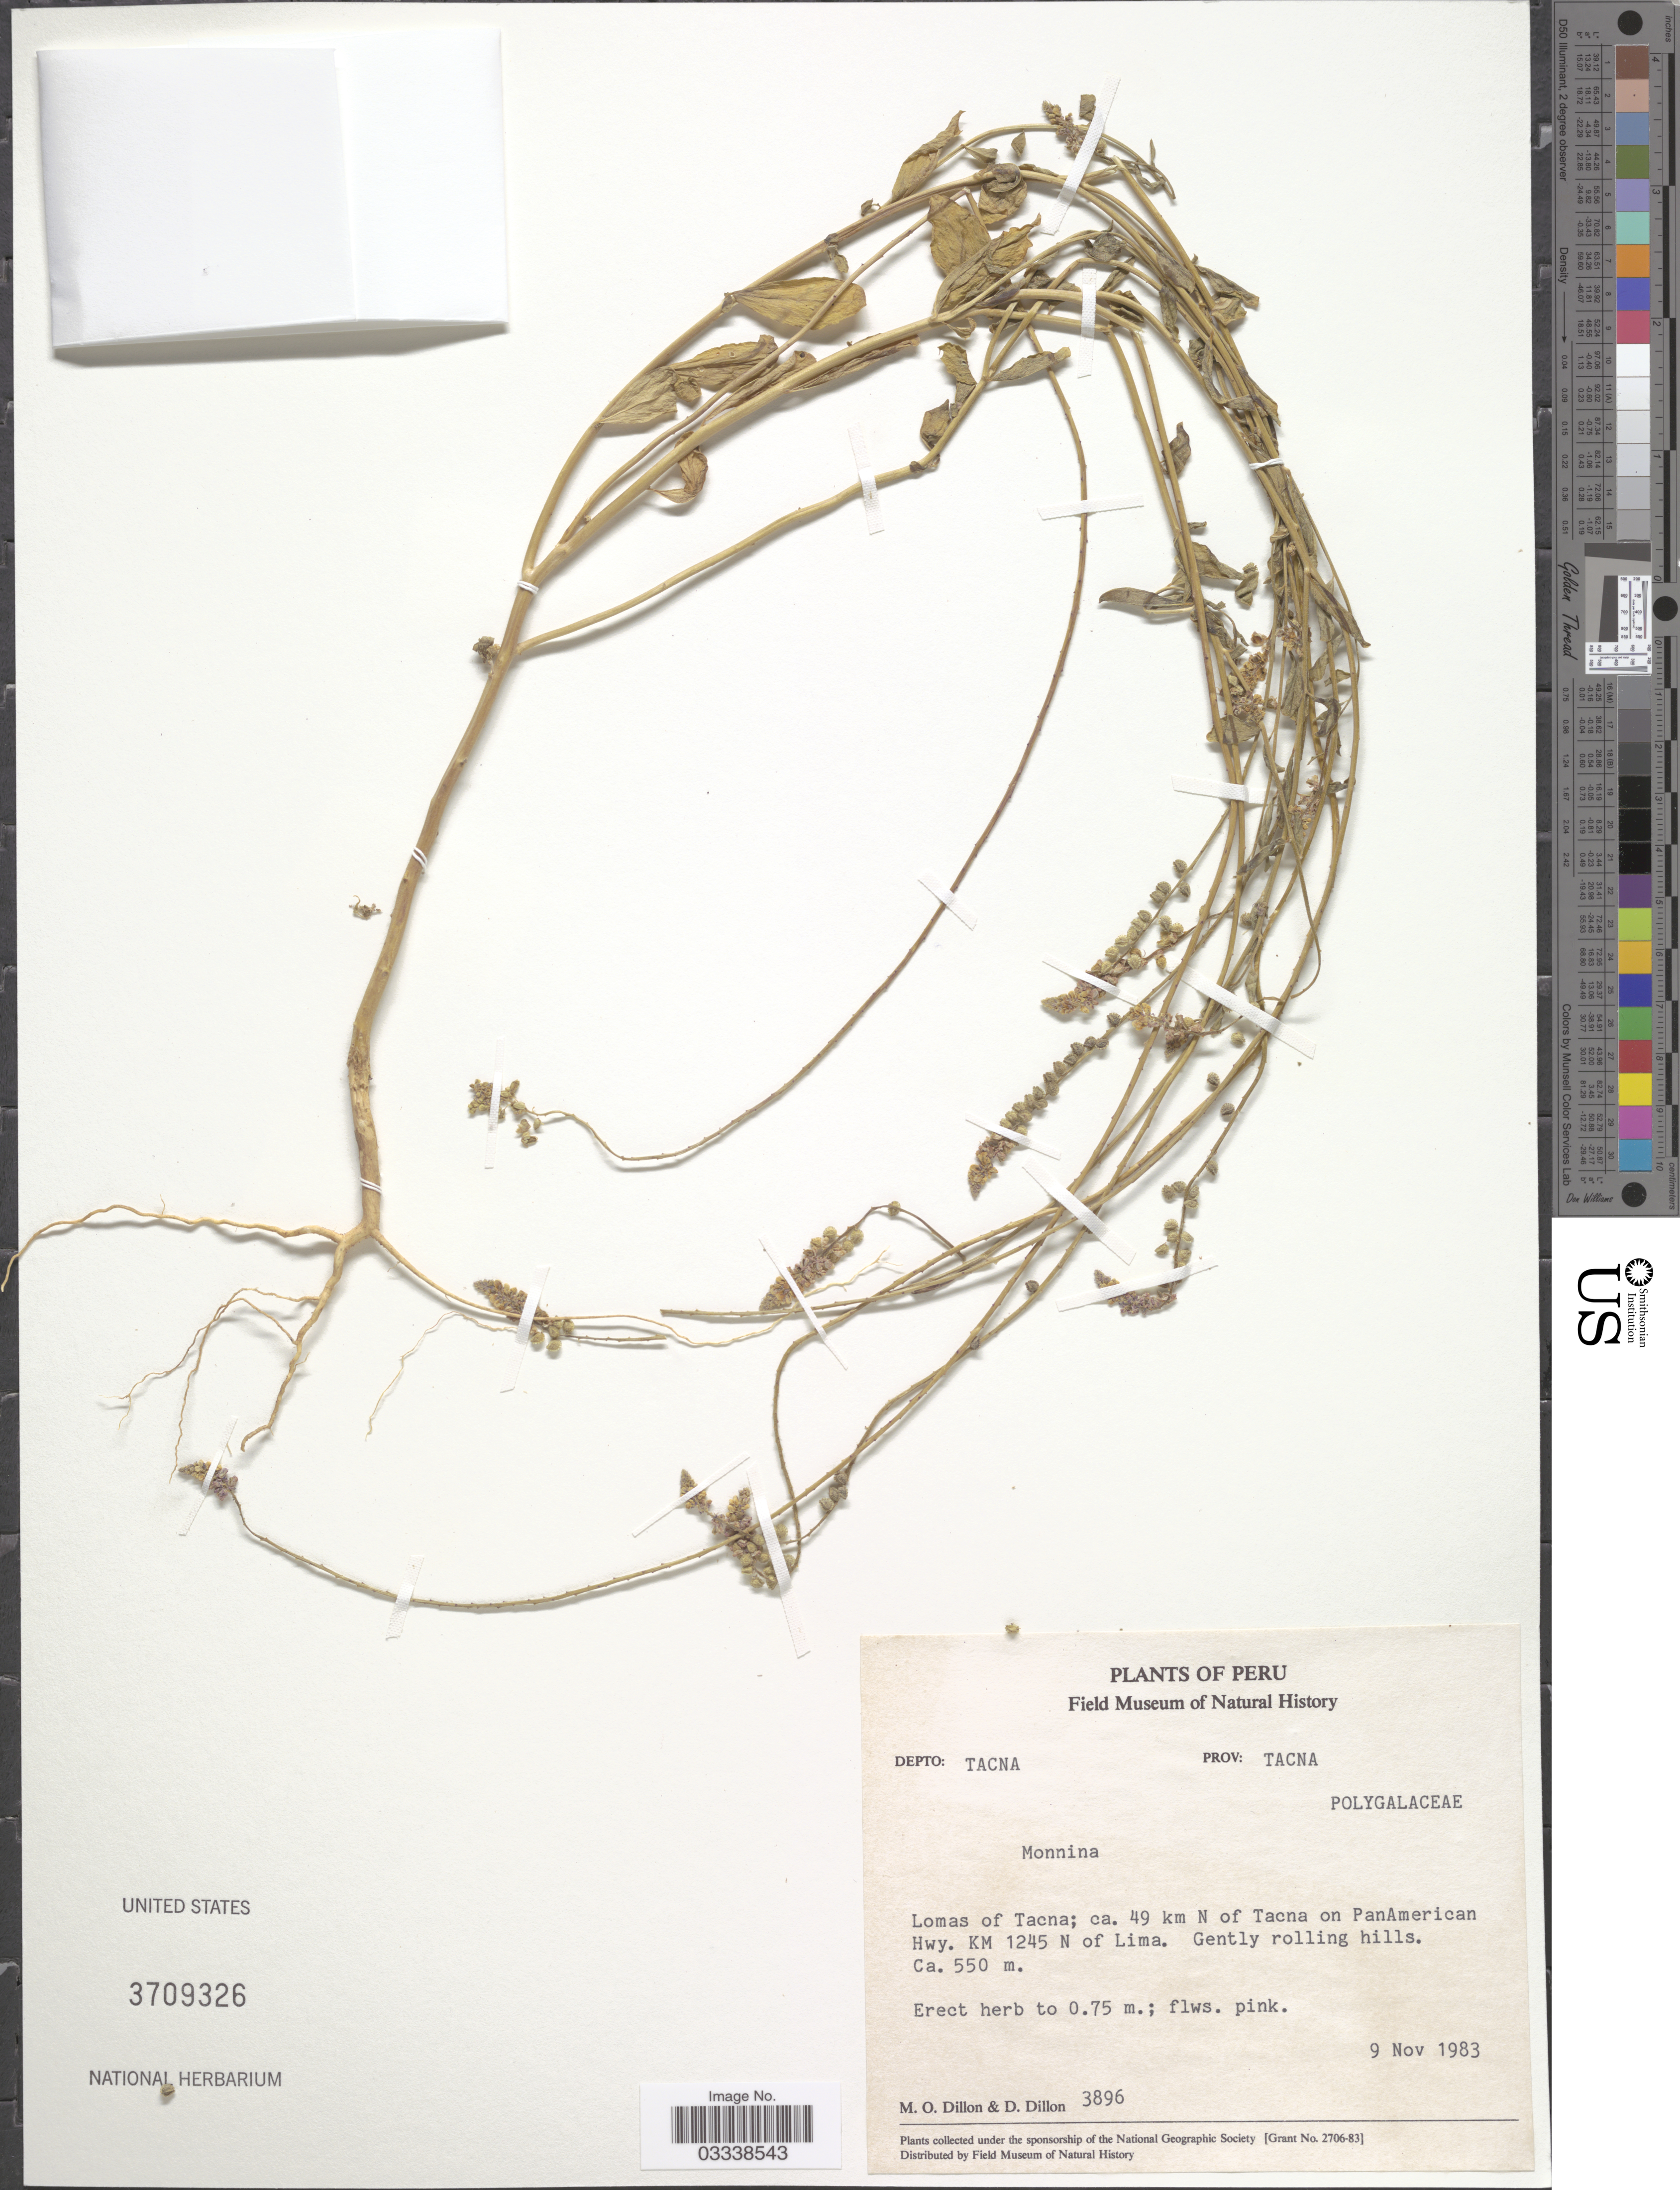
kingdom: Plantae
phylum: Tracheophyta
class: Magnoliopsida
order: Fabales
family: Polygalaceae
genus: Monnina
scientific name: Monnina sp.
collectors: M. O. Dillon & D. Dillon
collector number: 3896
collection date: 1983-11-09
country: Peru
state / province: Tacna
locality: Depto: Tacna, Prov: Tacna, Lomas of Tacna; ca. 49 km N of Tacna on PanAmerican Hwy. KM 1245 N of Lima.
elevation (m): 550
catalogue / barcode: US 3709326